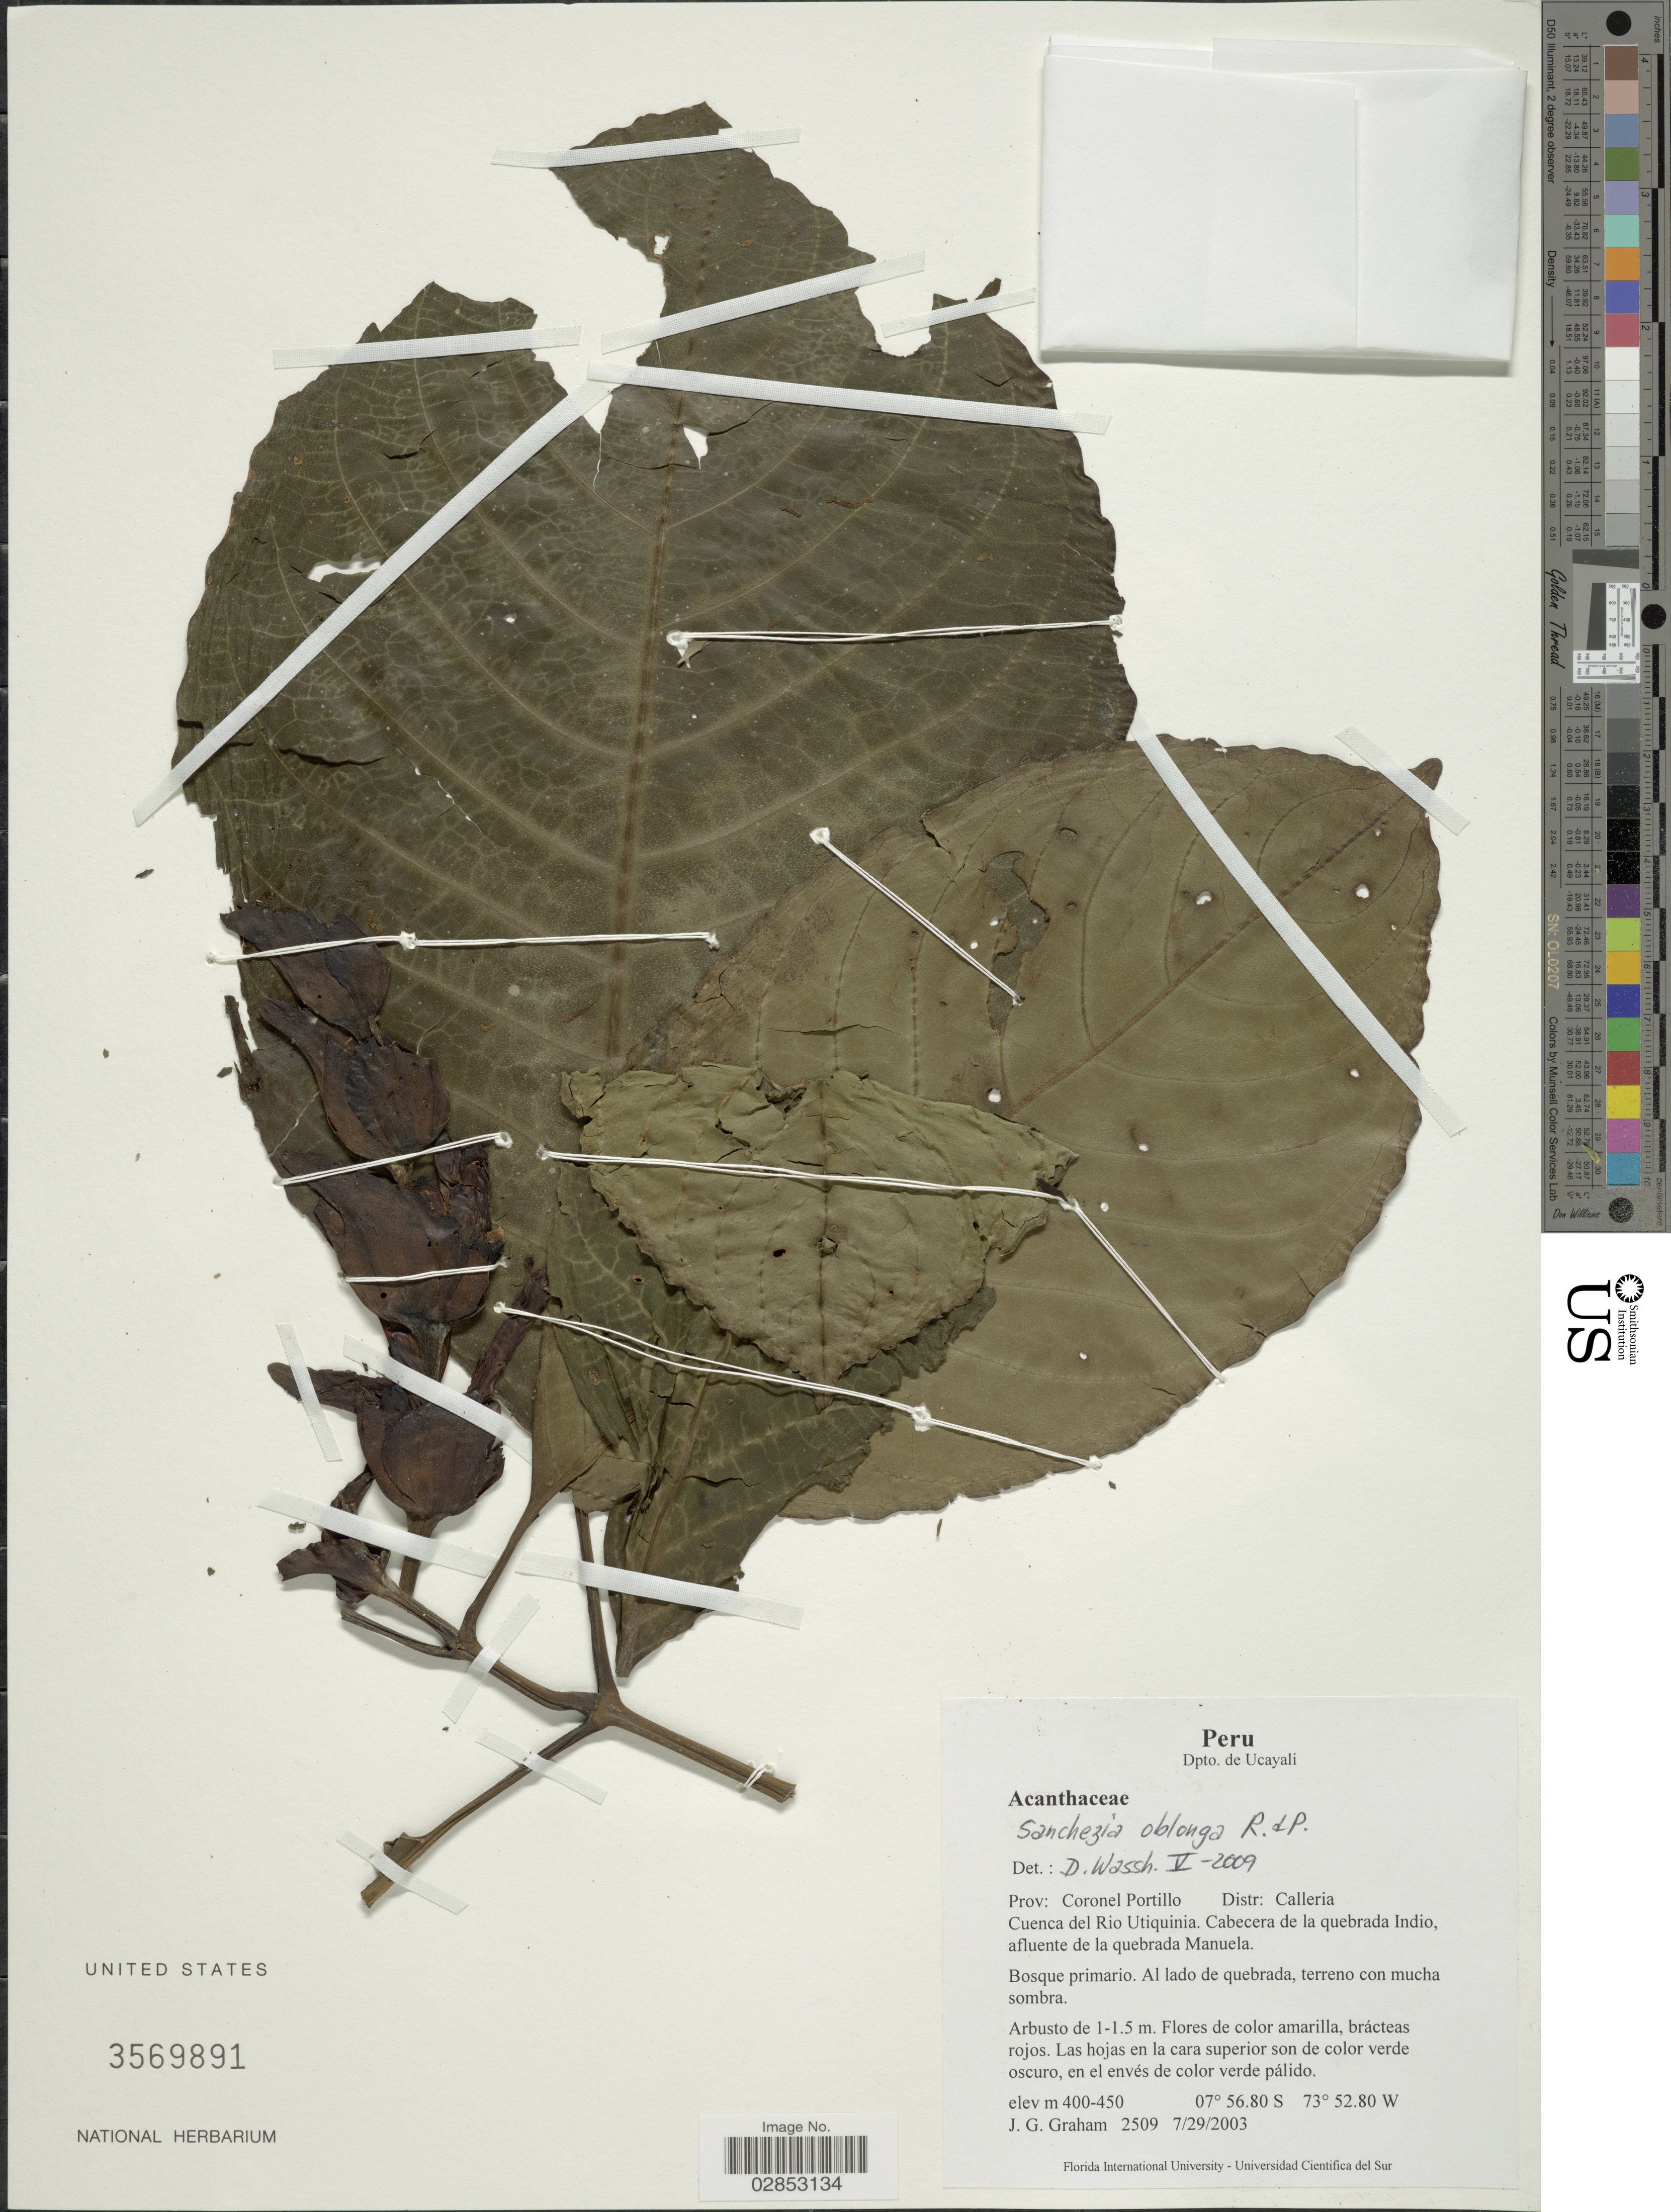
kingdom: Plantae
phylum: Tracheophyta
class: Magnoliopsida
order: Lamiales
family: Acanthaceae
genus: Sanchezia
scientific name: Sanchezia macrocnemis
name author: (Nees) Wassh.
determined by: Azevedo, Igor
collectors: J. Graham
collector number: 2509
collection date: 2003-07-29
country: Peru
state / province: Ucayali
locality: Dpto. de Ucayali, Prov: Coronel Portillo, Distr: Calleria, Cuenca del Rio Utiquinia, Cabecera de la quebrada Indio, afluente de la quebrada Manuela.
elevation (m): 400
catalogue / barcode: US 3569891